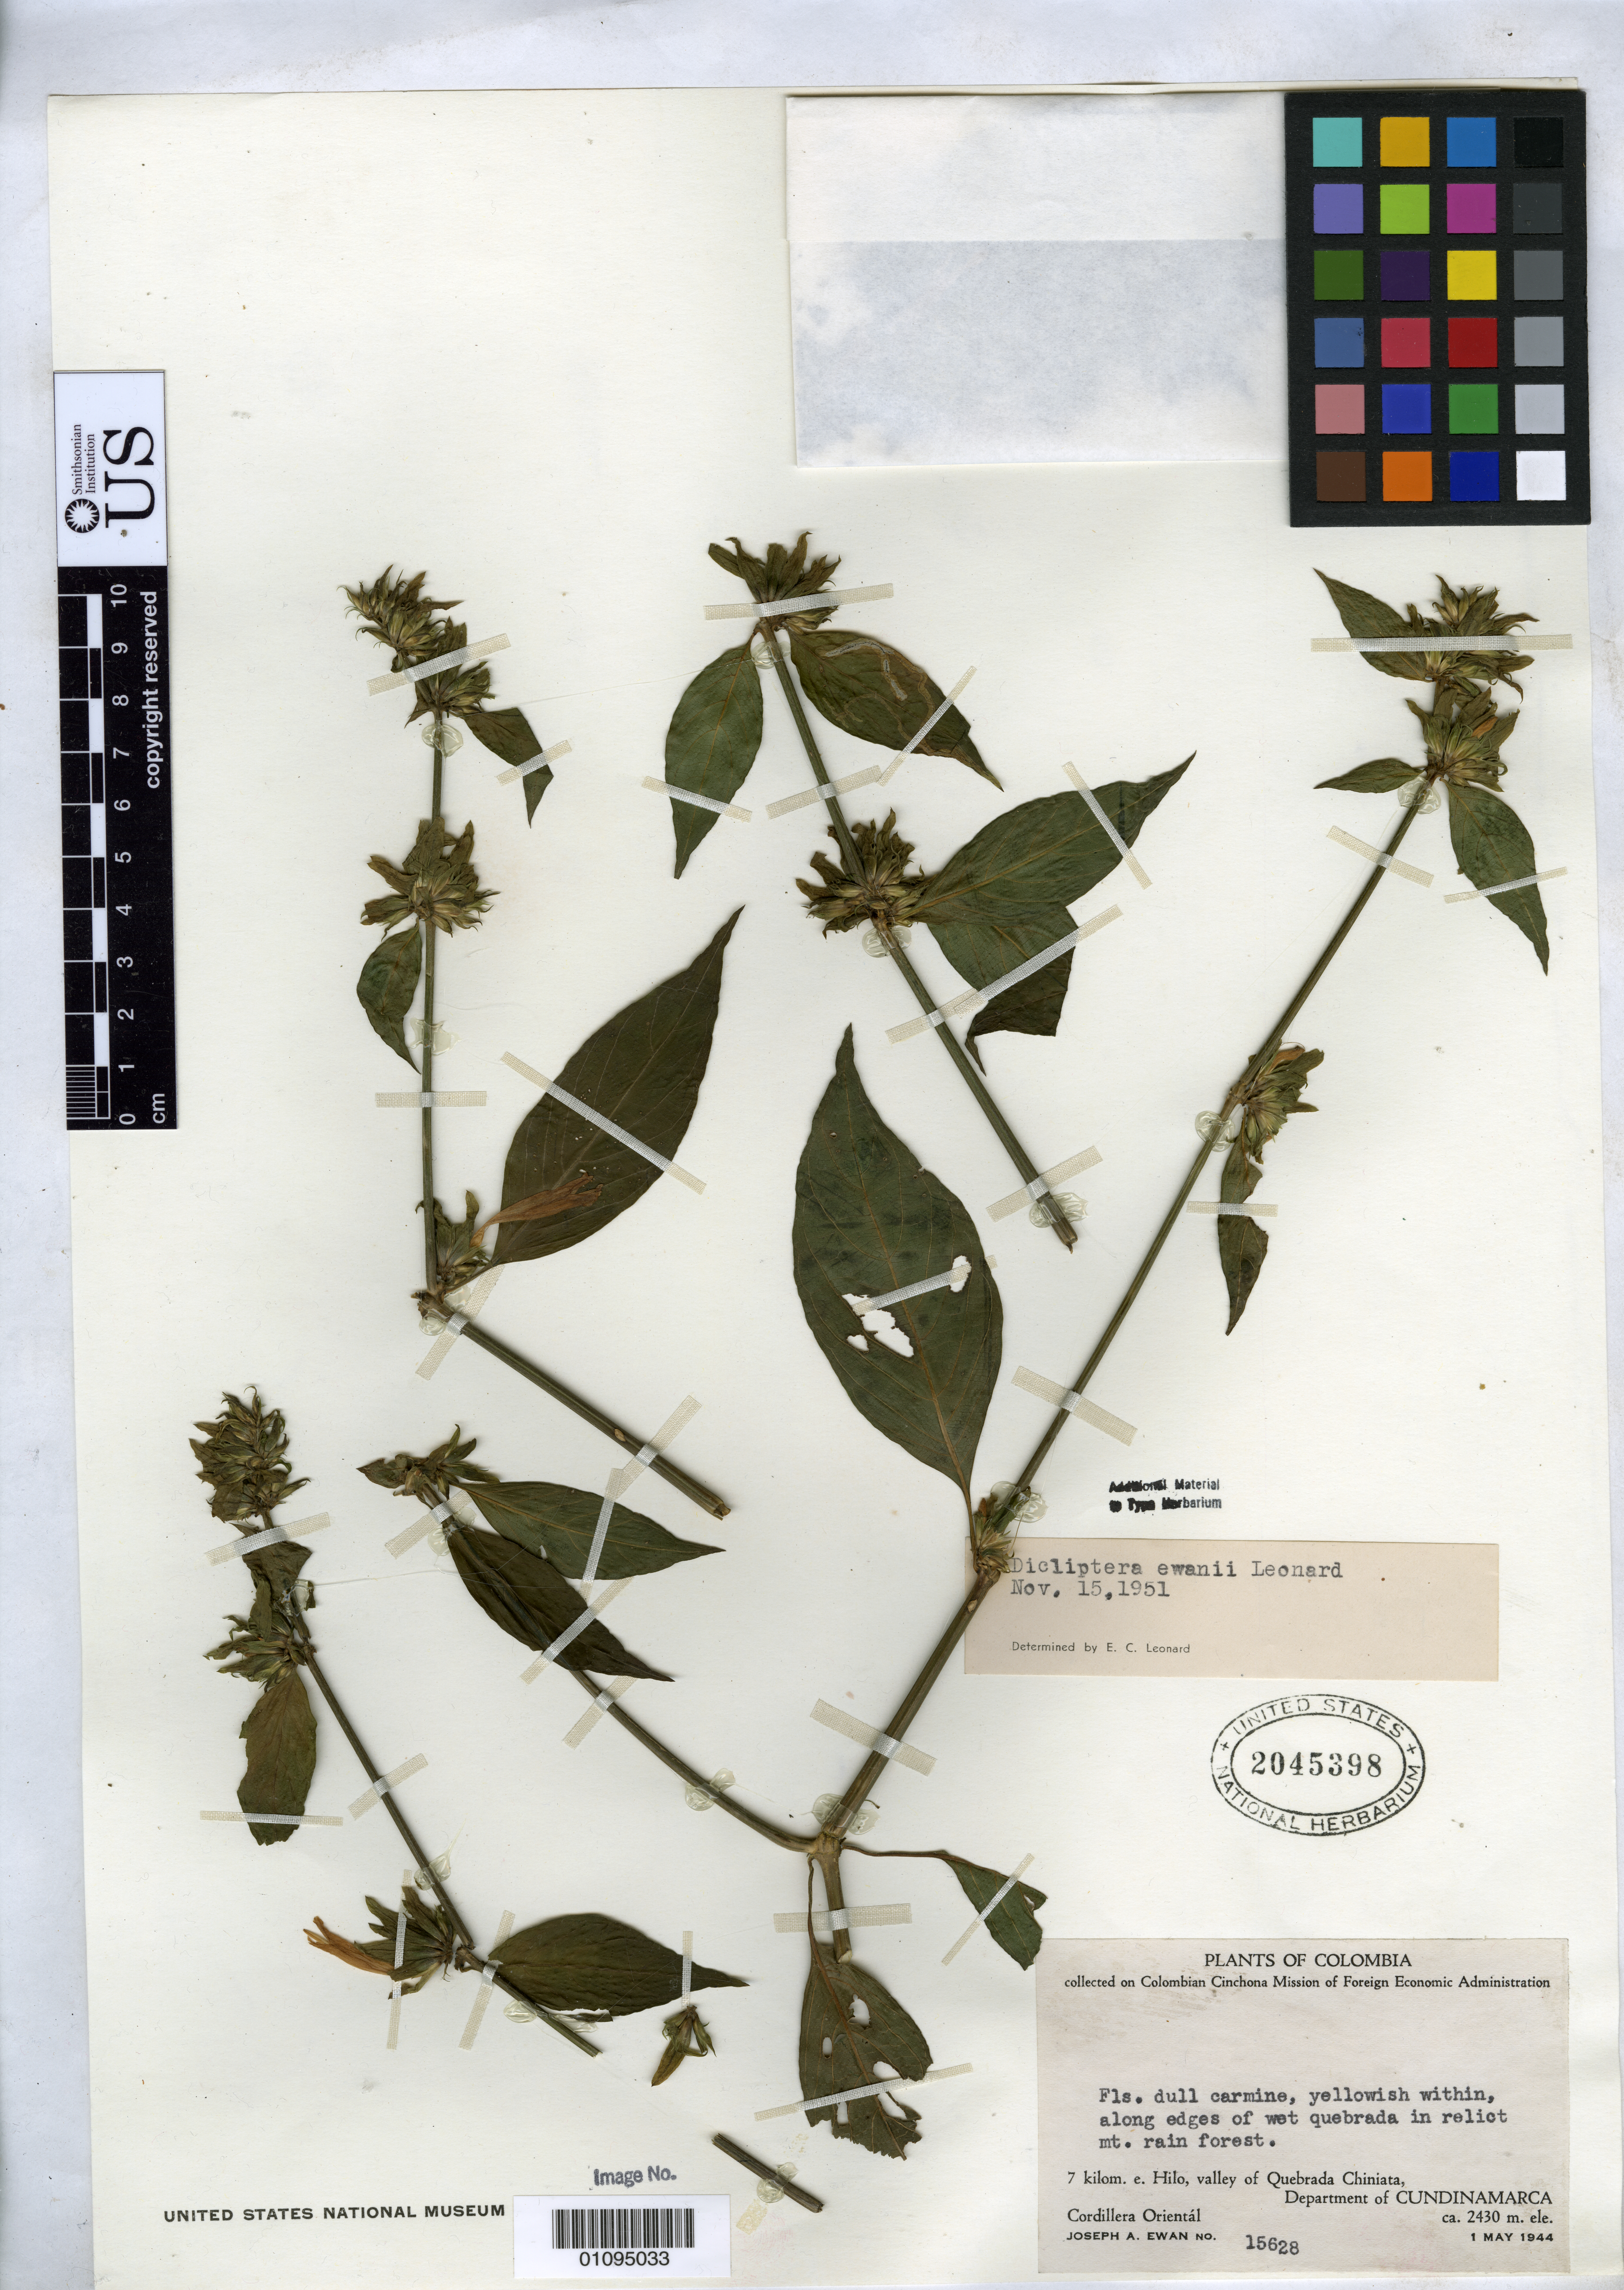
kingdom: Plantae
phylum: Tracheophyta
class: Magnoliopsida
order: Lamiales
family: Acanthaceae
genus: Dicliptera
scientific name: Dicliptera ewanii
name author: Leonard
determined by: Leonard, Emery C., (US)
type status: Isotype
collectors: J. A. Ewan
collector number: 15628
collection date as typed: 01 May 1944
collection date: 1944-05-01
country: Colombia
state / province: Cundinamarca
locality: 7 km e. Hilo, valley of Quebrada Chiniata. Cordillera Oriental.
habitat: Along edges of wet quebrada in relict mt. rain forest.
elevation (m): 2430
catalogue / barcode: US 2045398